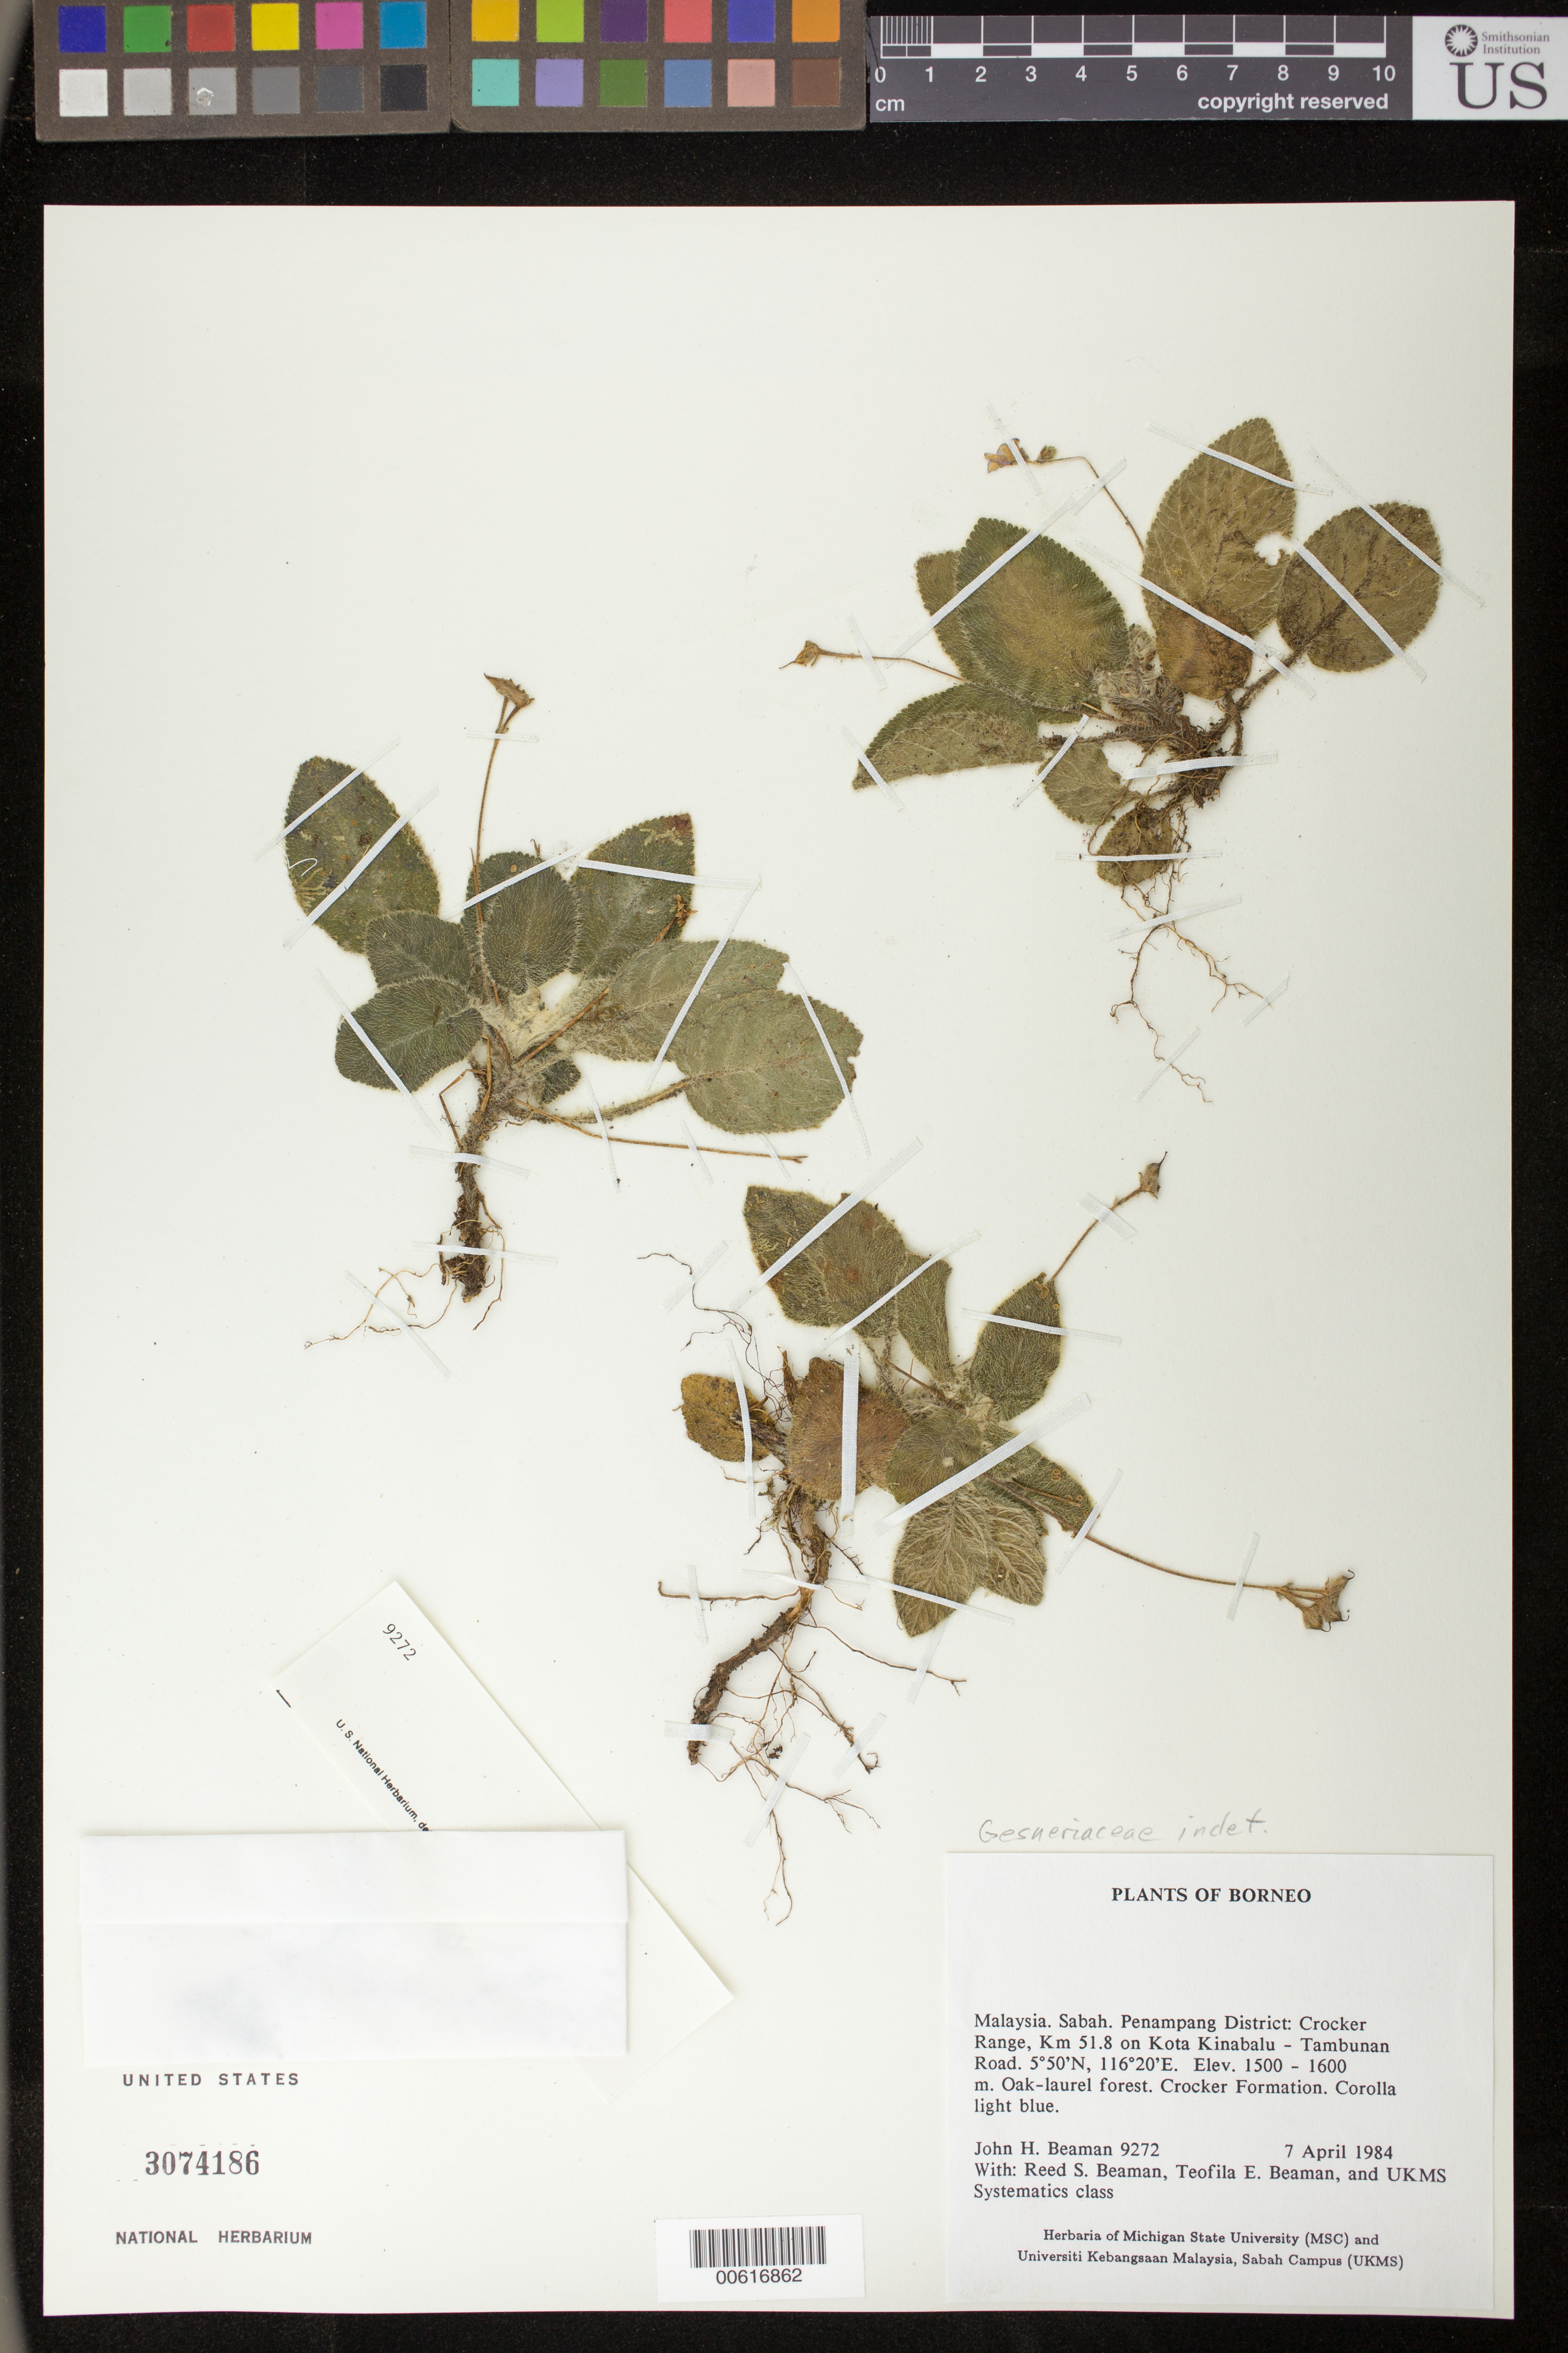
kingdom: Plantae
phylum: Tracheophyta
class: Magnoliopsida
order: Lamiales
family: Gesneriaceae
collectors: J. H. Beaman, R. S. Beaman, T. E. Beaman & UKMS Systematics Class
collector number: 92724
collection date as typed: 07 Apr 1984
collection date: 1984-04-07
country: Malaysia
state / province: Sabah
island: Borneo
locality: Penampang, Crocker range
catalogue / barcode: US 3074186